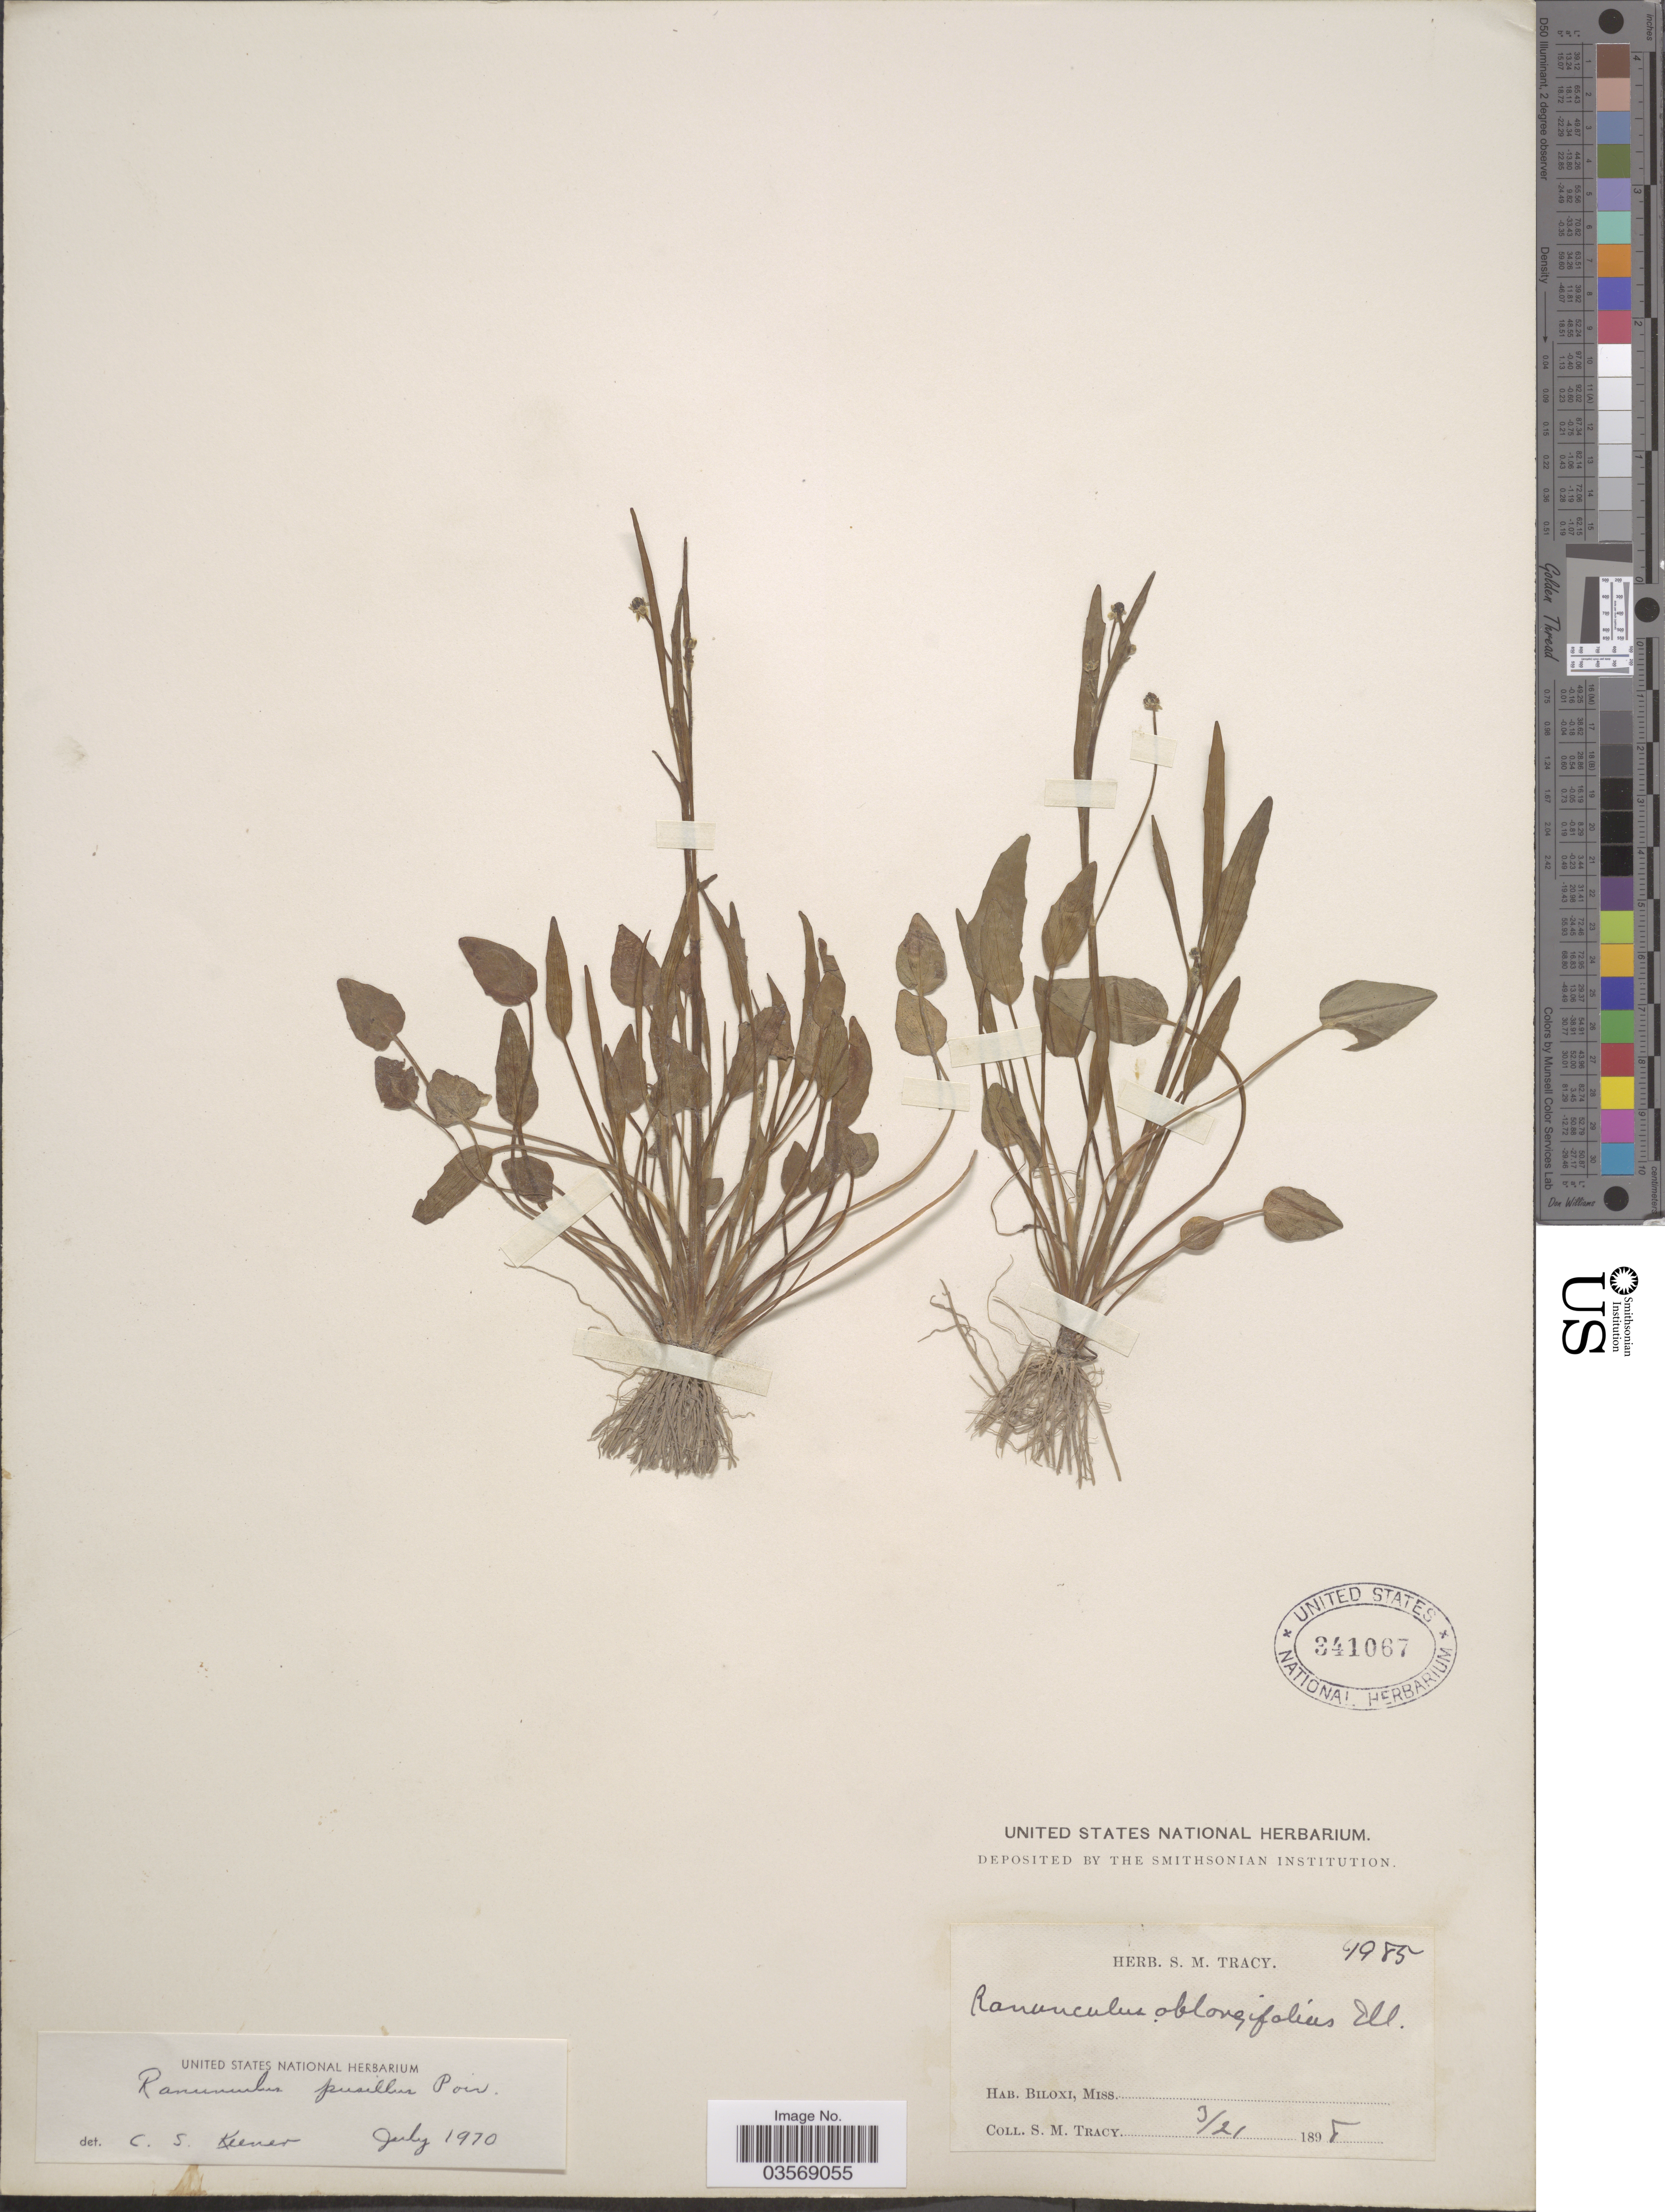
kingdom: Plantae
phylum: Tracheophyta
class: Magnoliopsida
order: Ranunculales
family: Ranunculaceae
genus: Ranunculus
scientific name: Ranunculus pusillus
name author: Poir.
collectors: S. M. Tracy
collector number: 4985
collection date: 1898-03-21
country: United States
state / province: Mississippi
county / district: Harrison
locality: Biloxi.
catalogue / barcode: US 341067